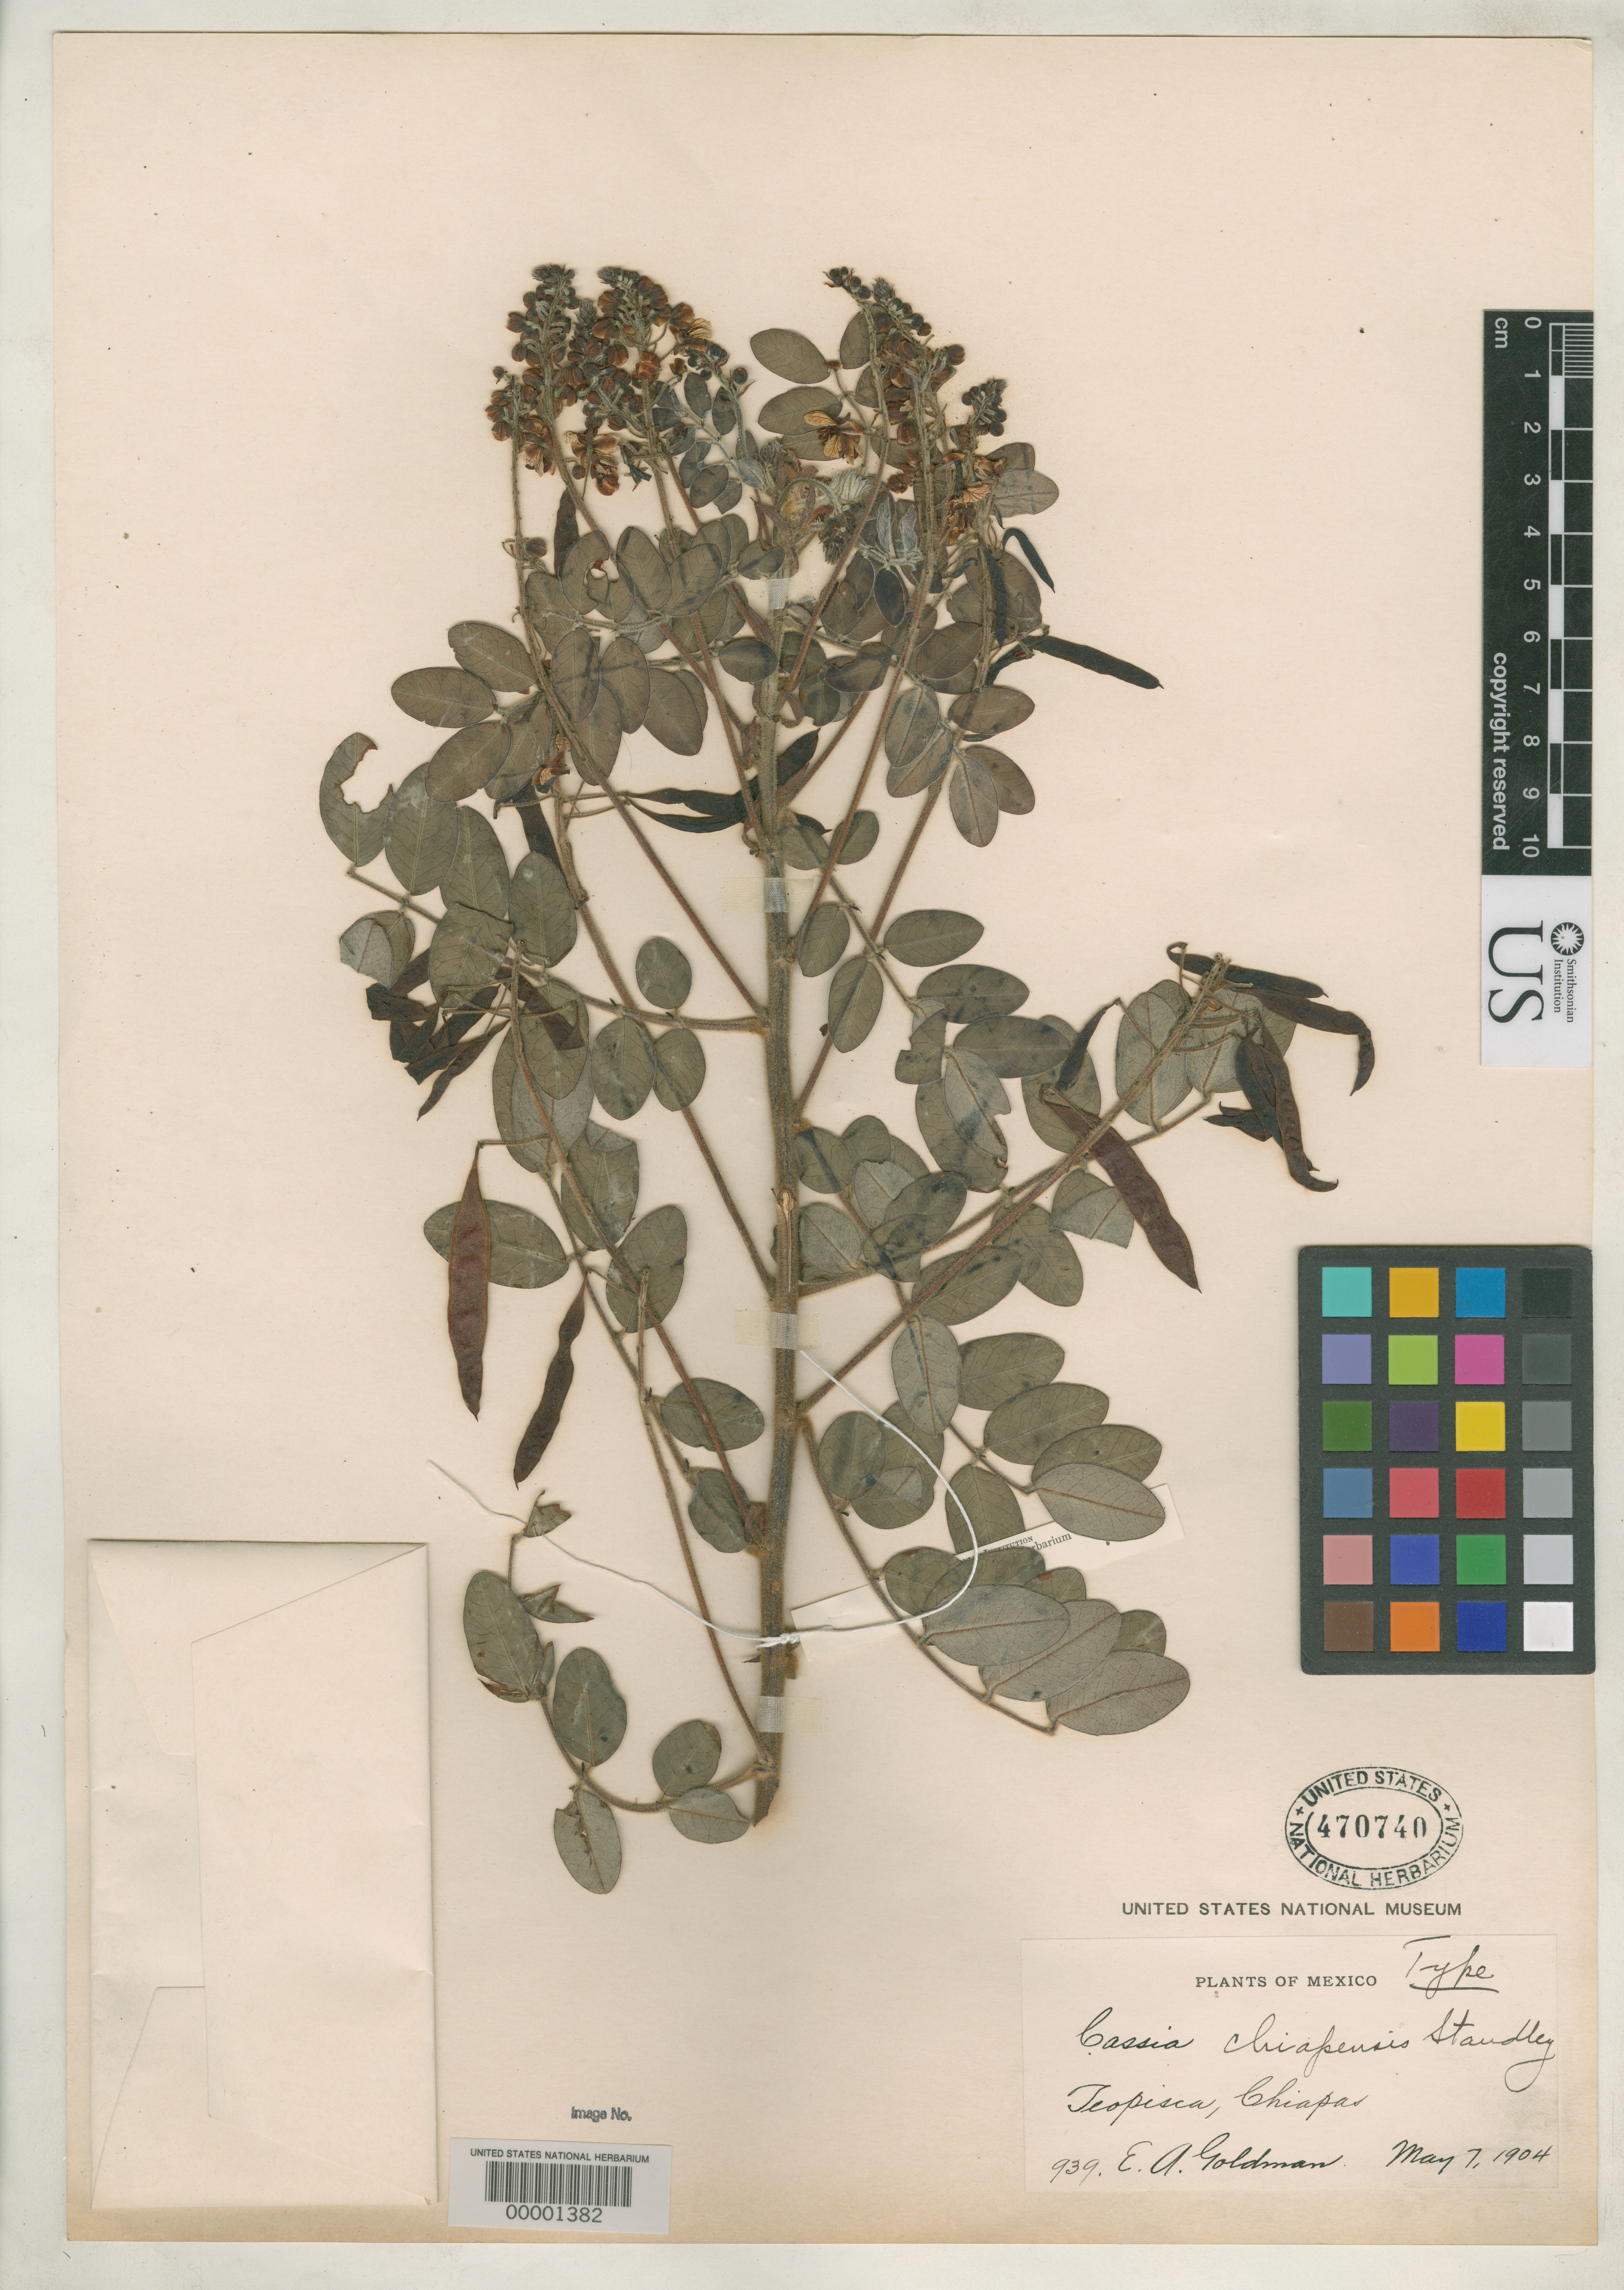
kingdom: Plantae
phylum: Tracheophyta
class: Magnoliopsida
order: Fabales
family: Fabaceae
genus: Cassia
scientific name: Cassia chiapensis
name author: Standl.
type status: Holotype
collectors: E. A. Goldman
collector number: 939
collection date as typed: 07 May 1904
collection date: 1904-05-07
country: Mexico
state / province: Chiapas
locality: Teopisca.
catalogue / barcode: US 470740